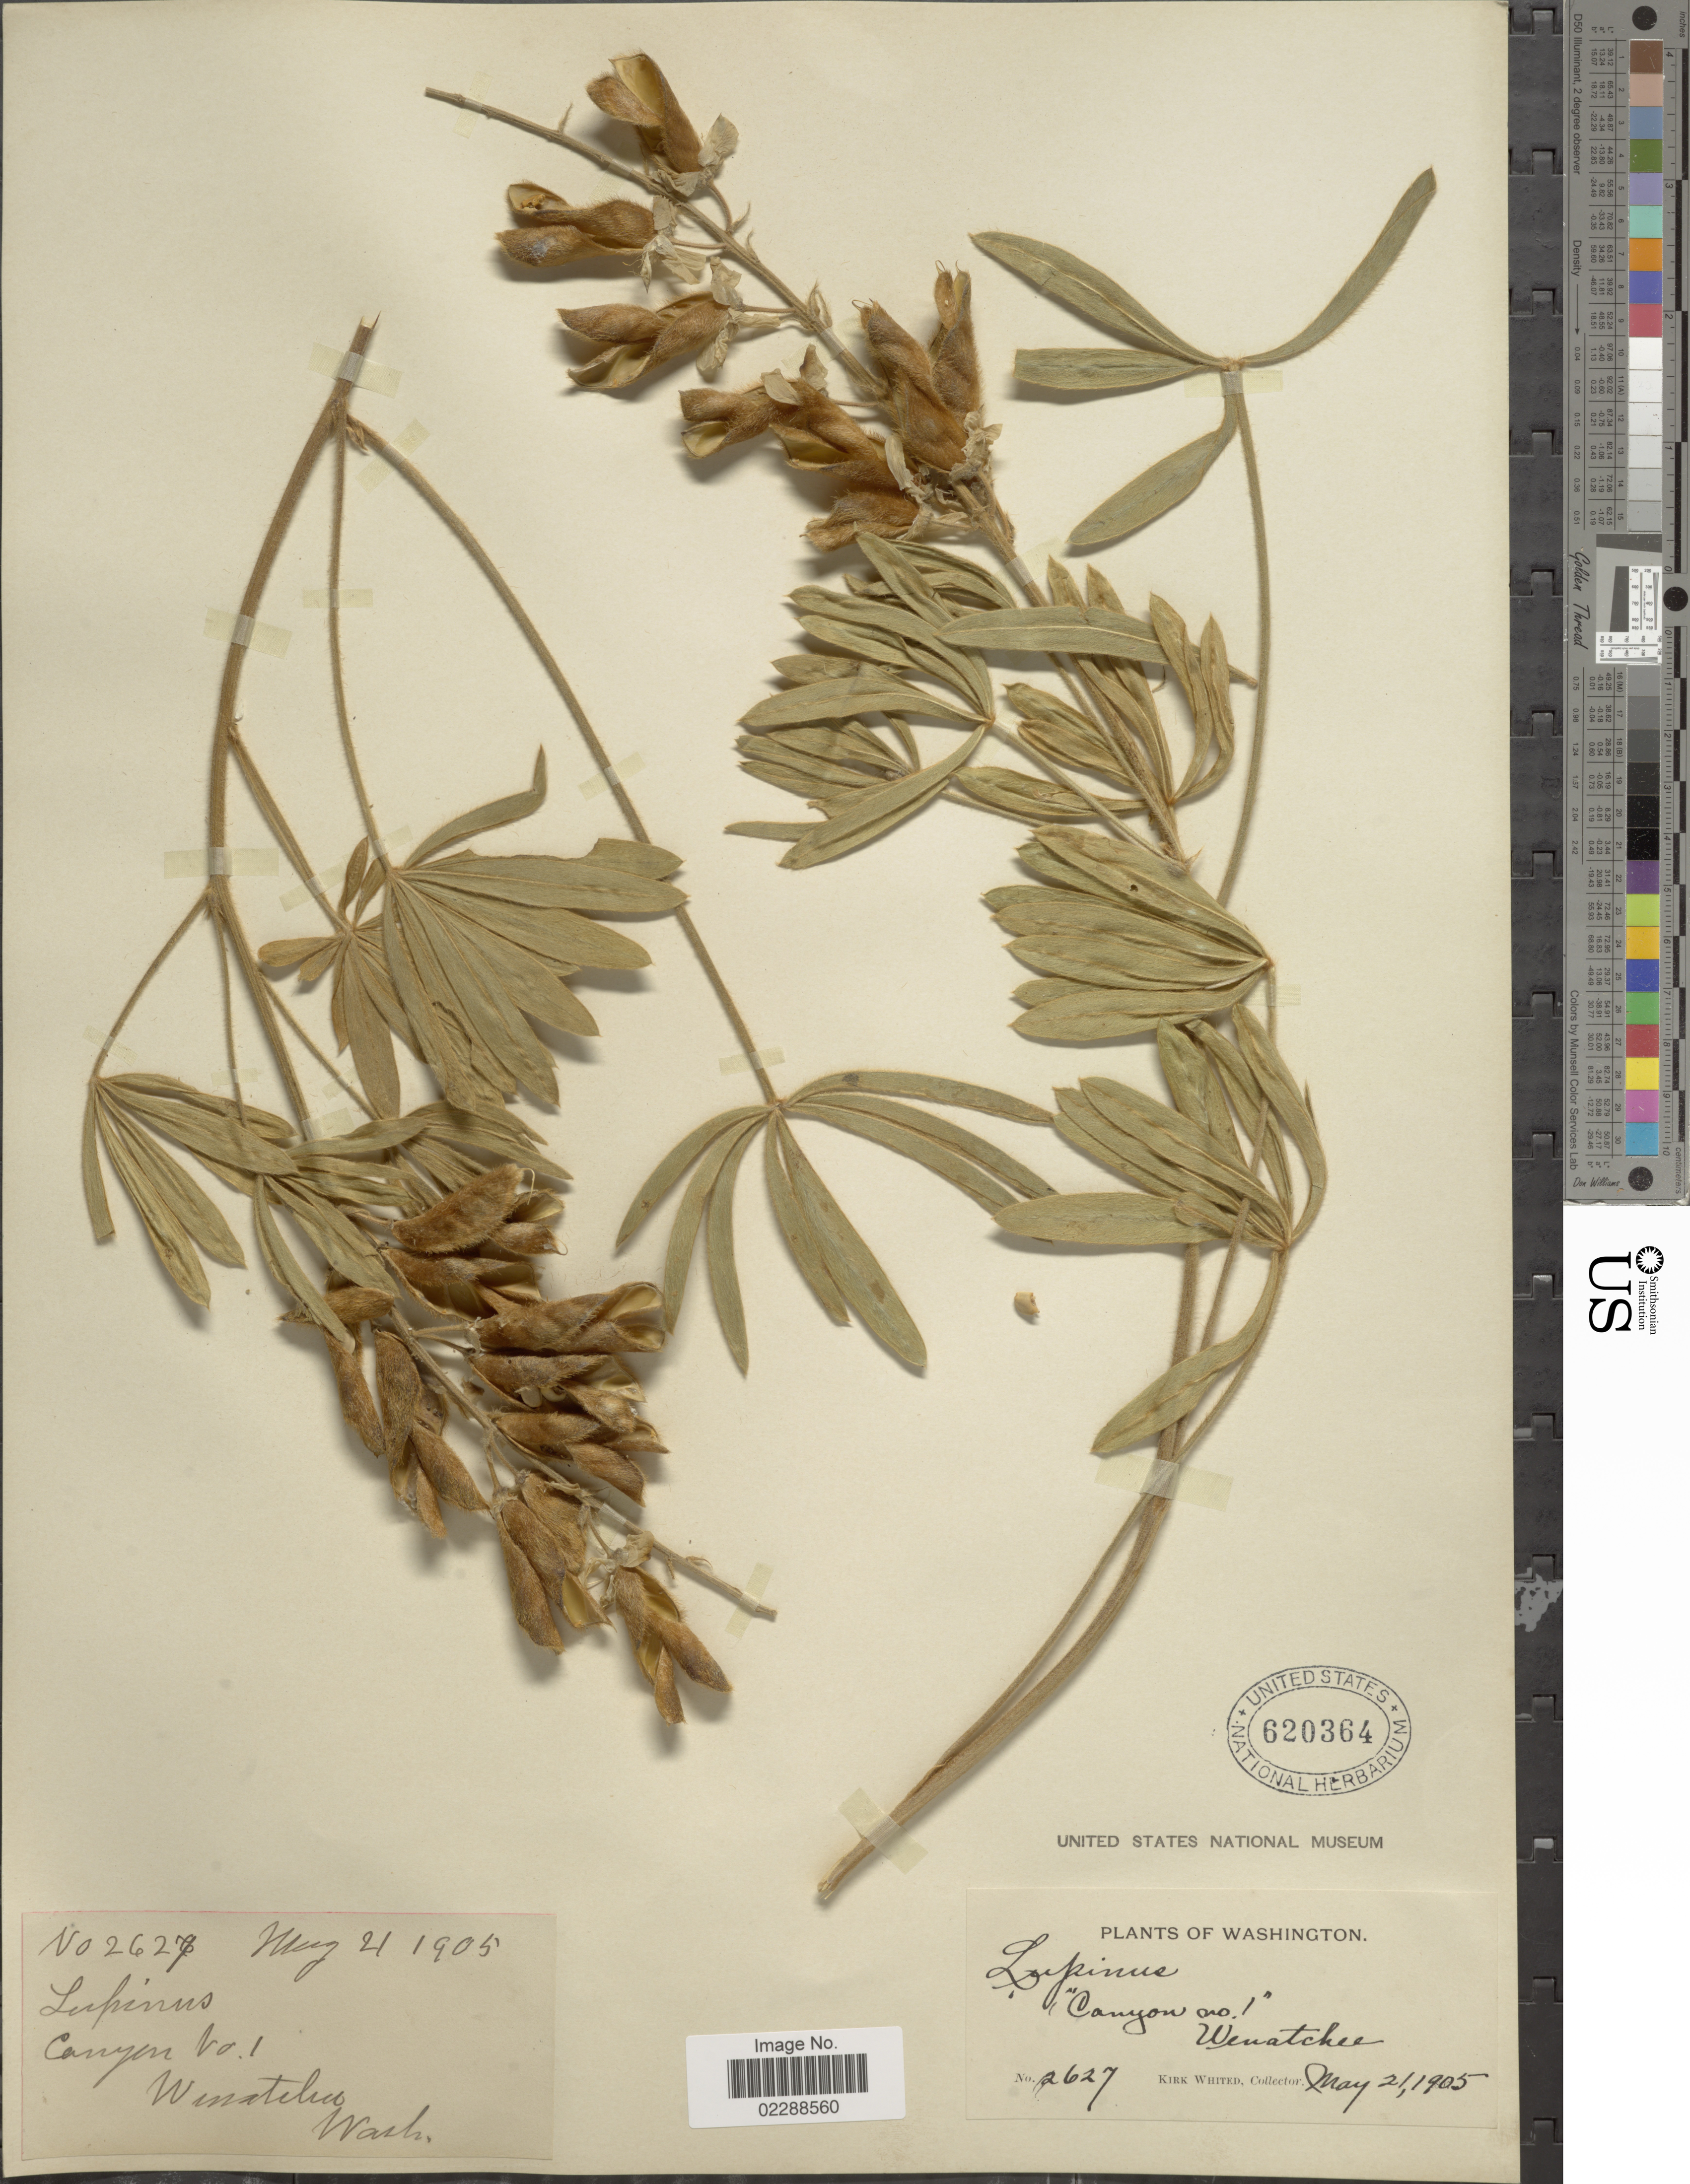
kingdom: Plantae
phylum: Tracheophyta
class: Magnoliopsida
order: Fabales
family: Fabaceae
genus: Lupinus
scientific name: Lupinus sp.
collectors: K. Whited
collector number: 2627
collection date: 1905-05-21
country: United States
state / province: Washington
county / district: Chelan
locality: Canyon no, 1, Wenatchee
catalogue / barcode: US 620364